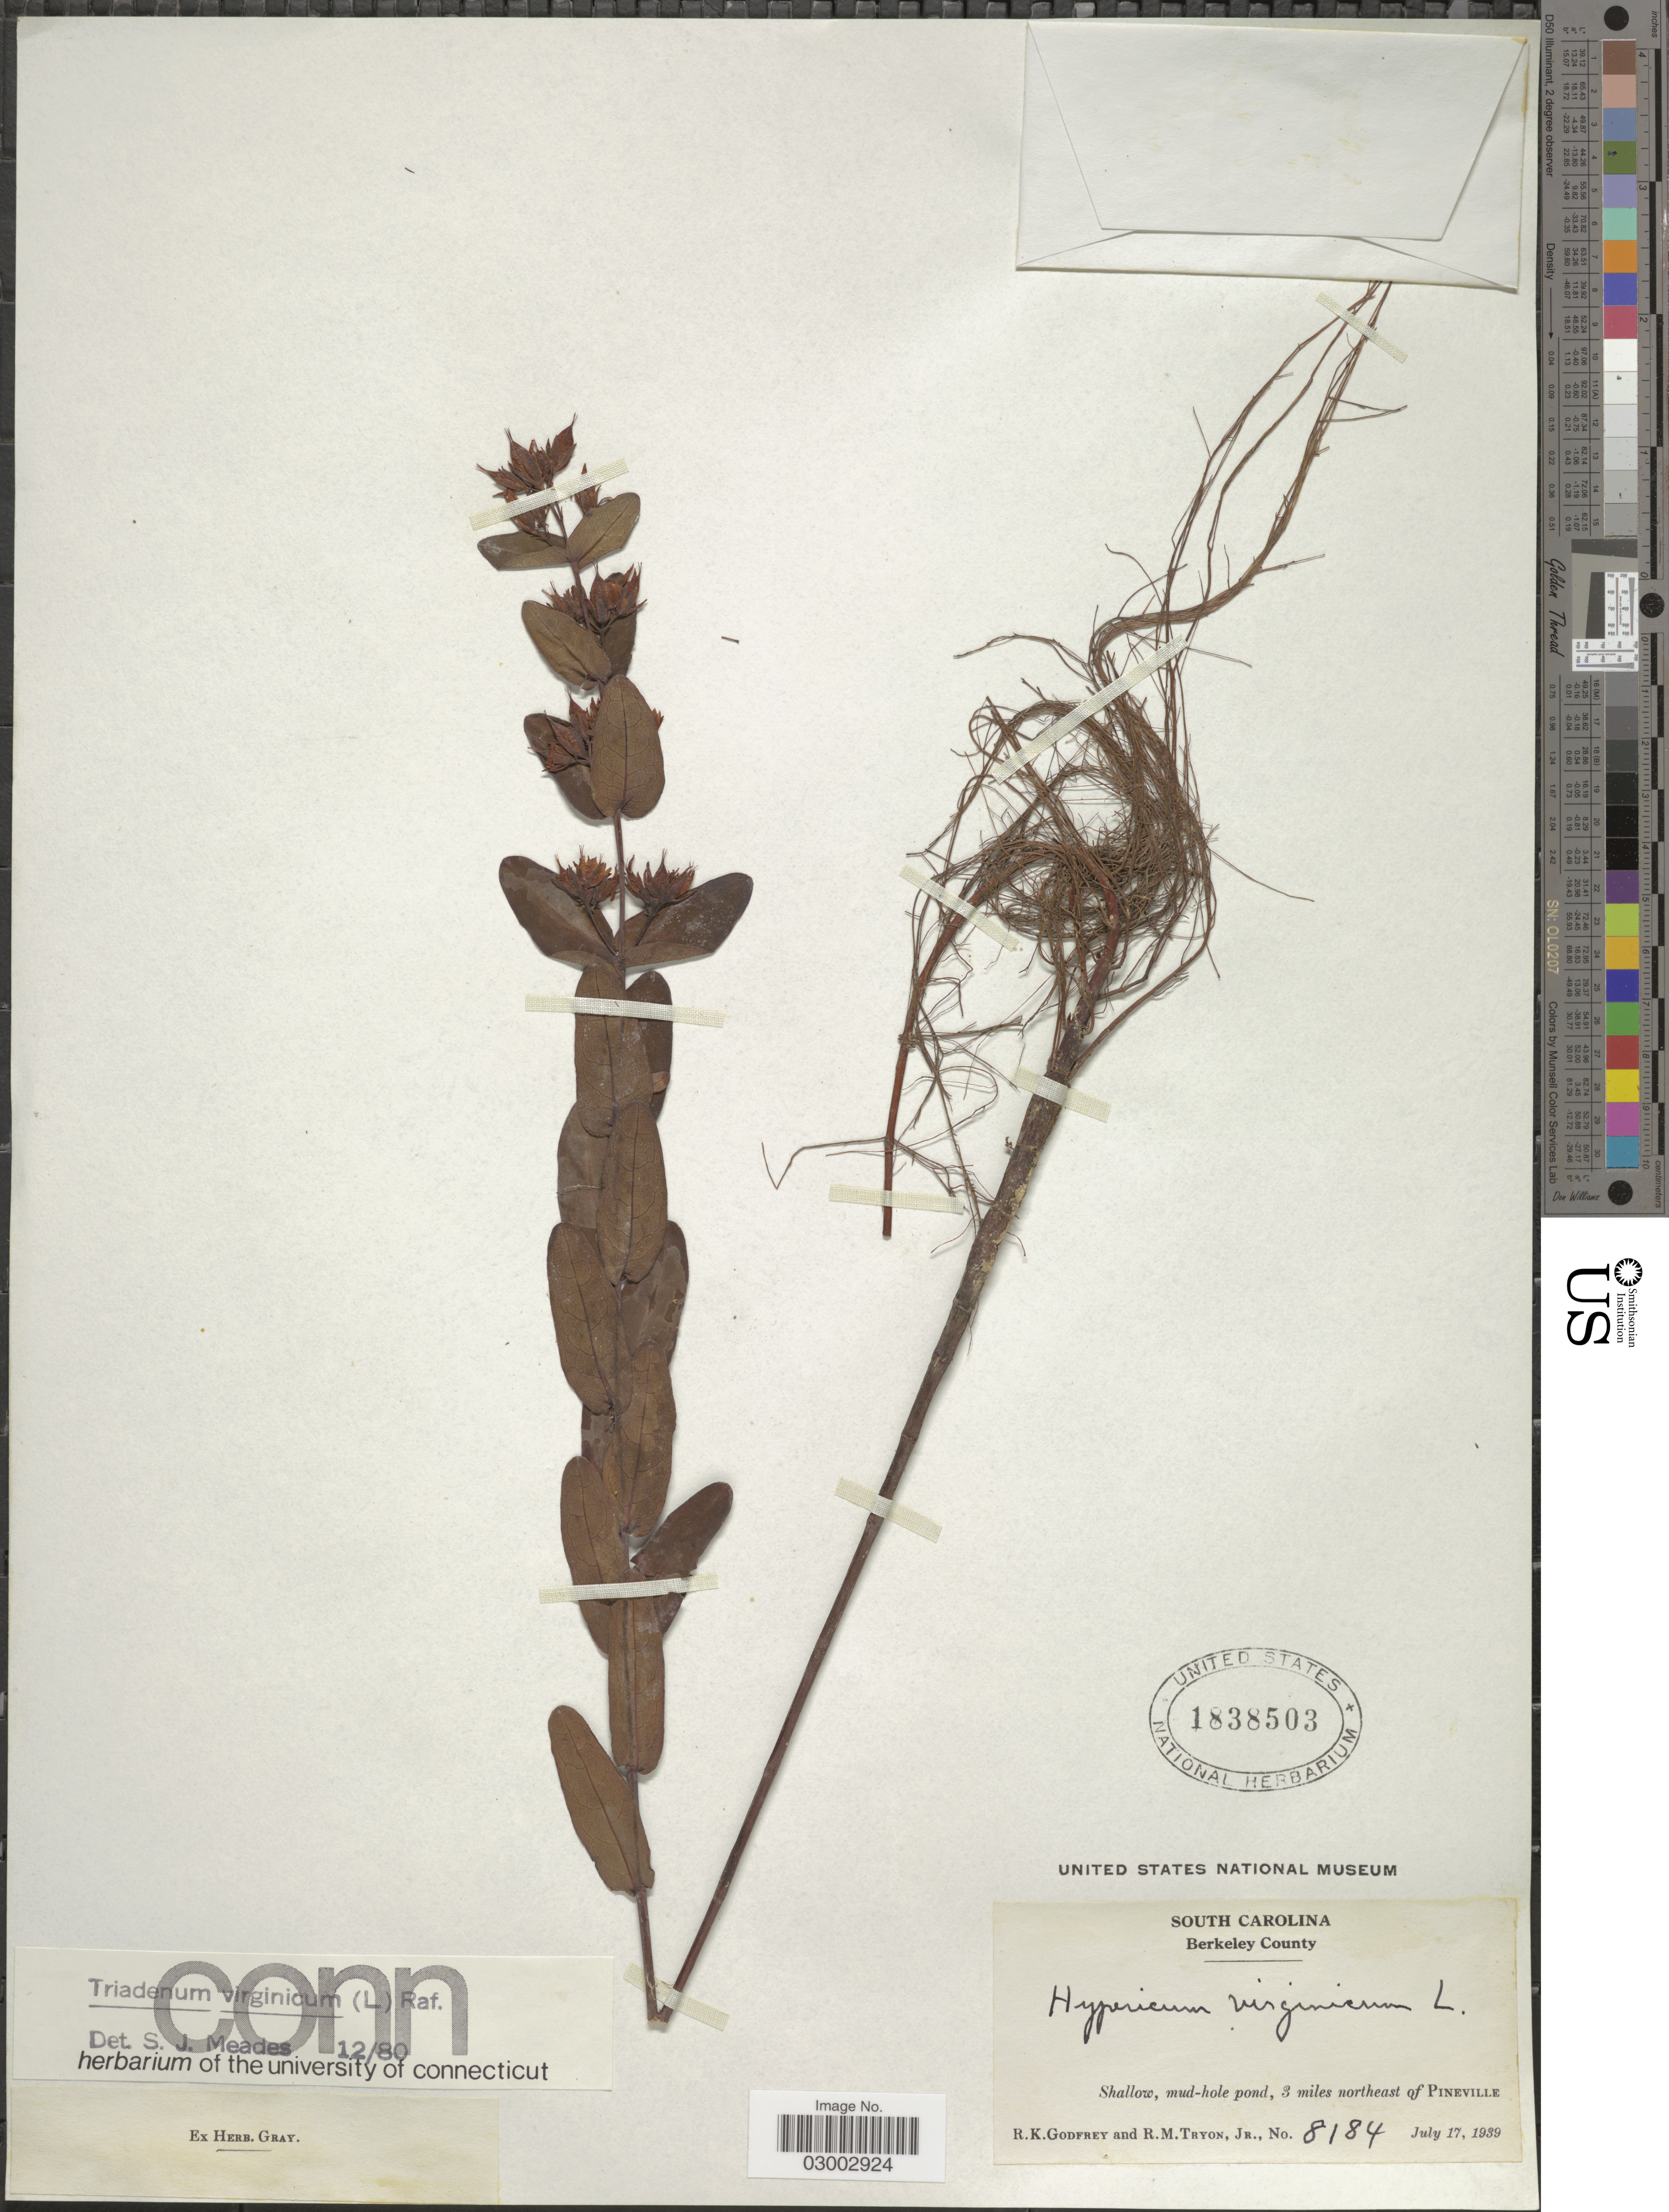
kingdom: Plantae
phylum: Tracheophyta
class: Magnoliopsida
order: Malpighiales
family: Hypericaceae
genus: Hypericum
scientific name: Hypericum virginicum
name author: L.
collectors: R. K. Godfrey & R. Tryon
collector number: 8184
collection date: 1939-07-17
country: United States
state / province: South Carolina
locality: Berkeley County. Shallow, mud-hole pond, 3 miles northeast of Pineville.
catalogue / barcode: US 1838503